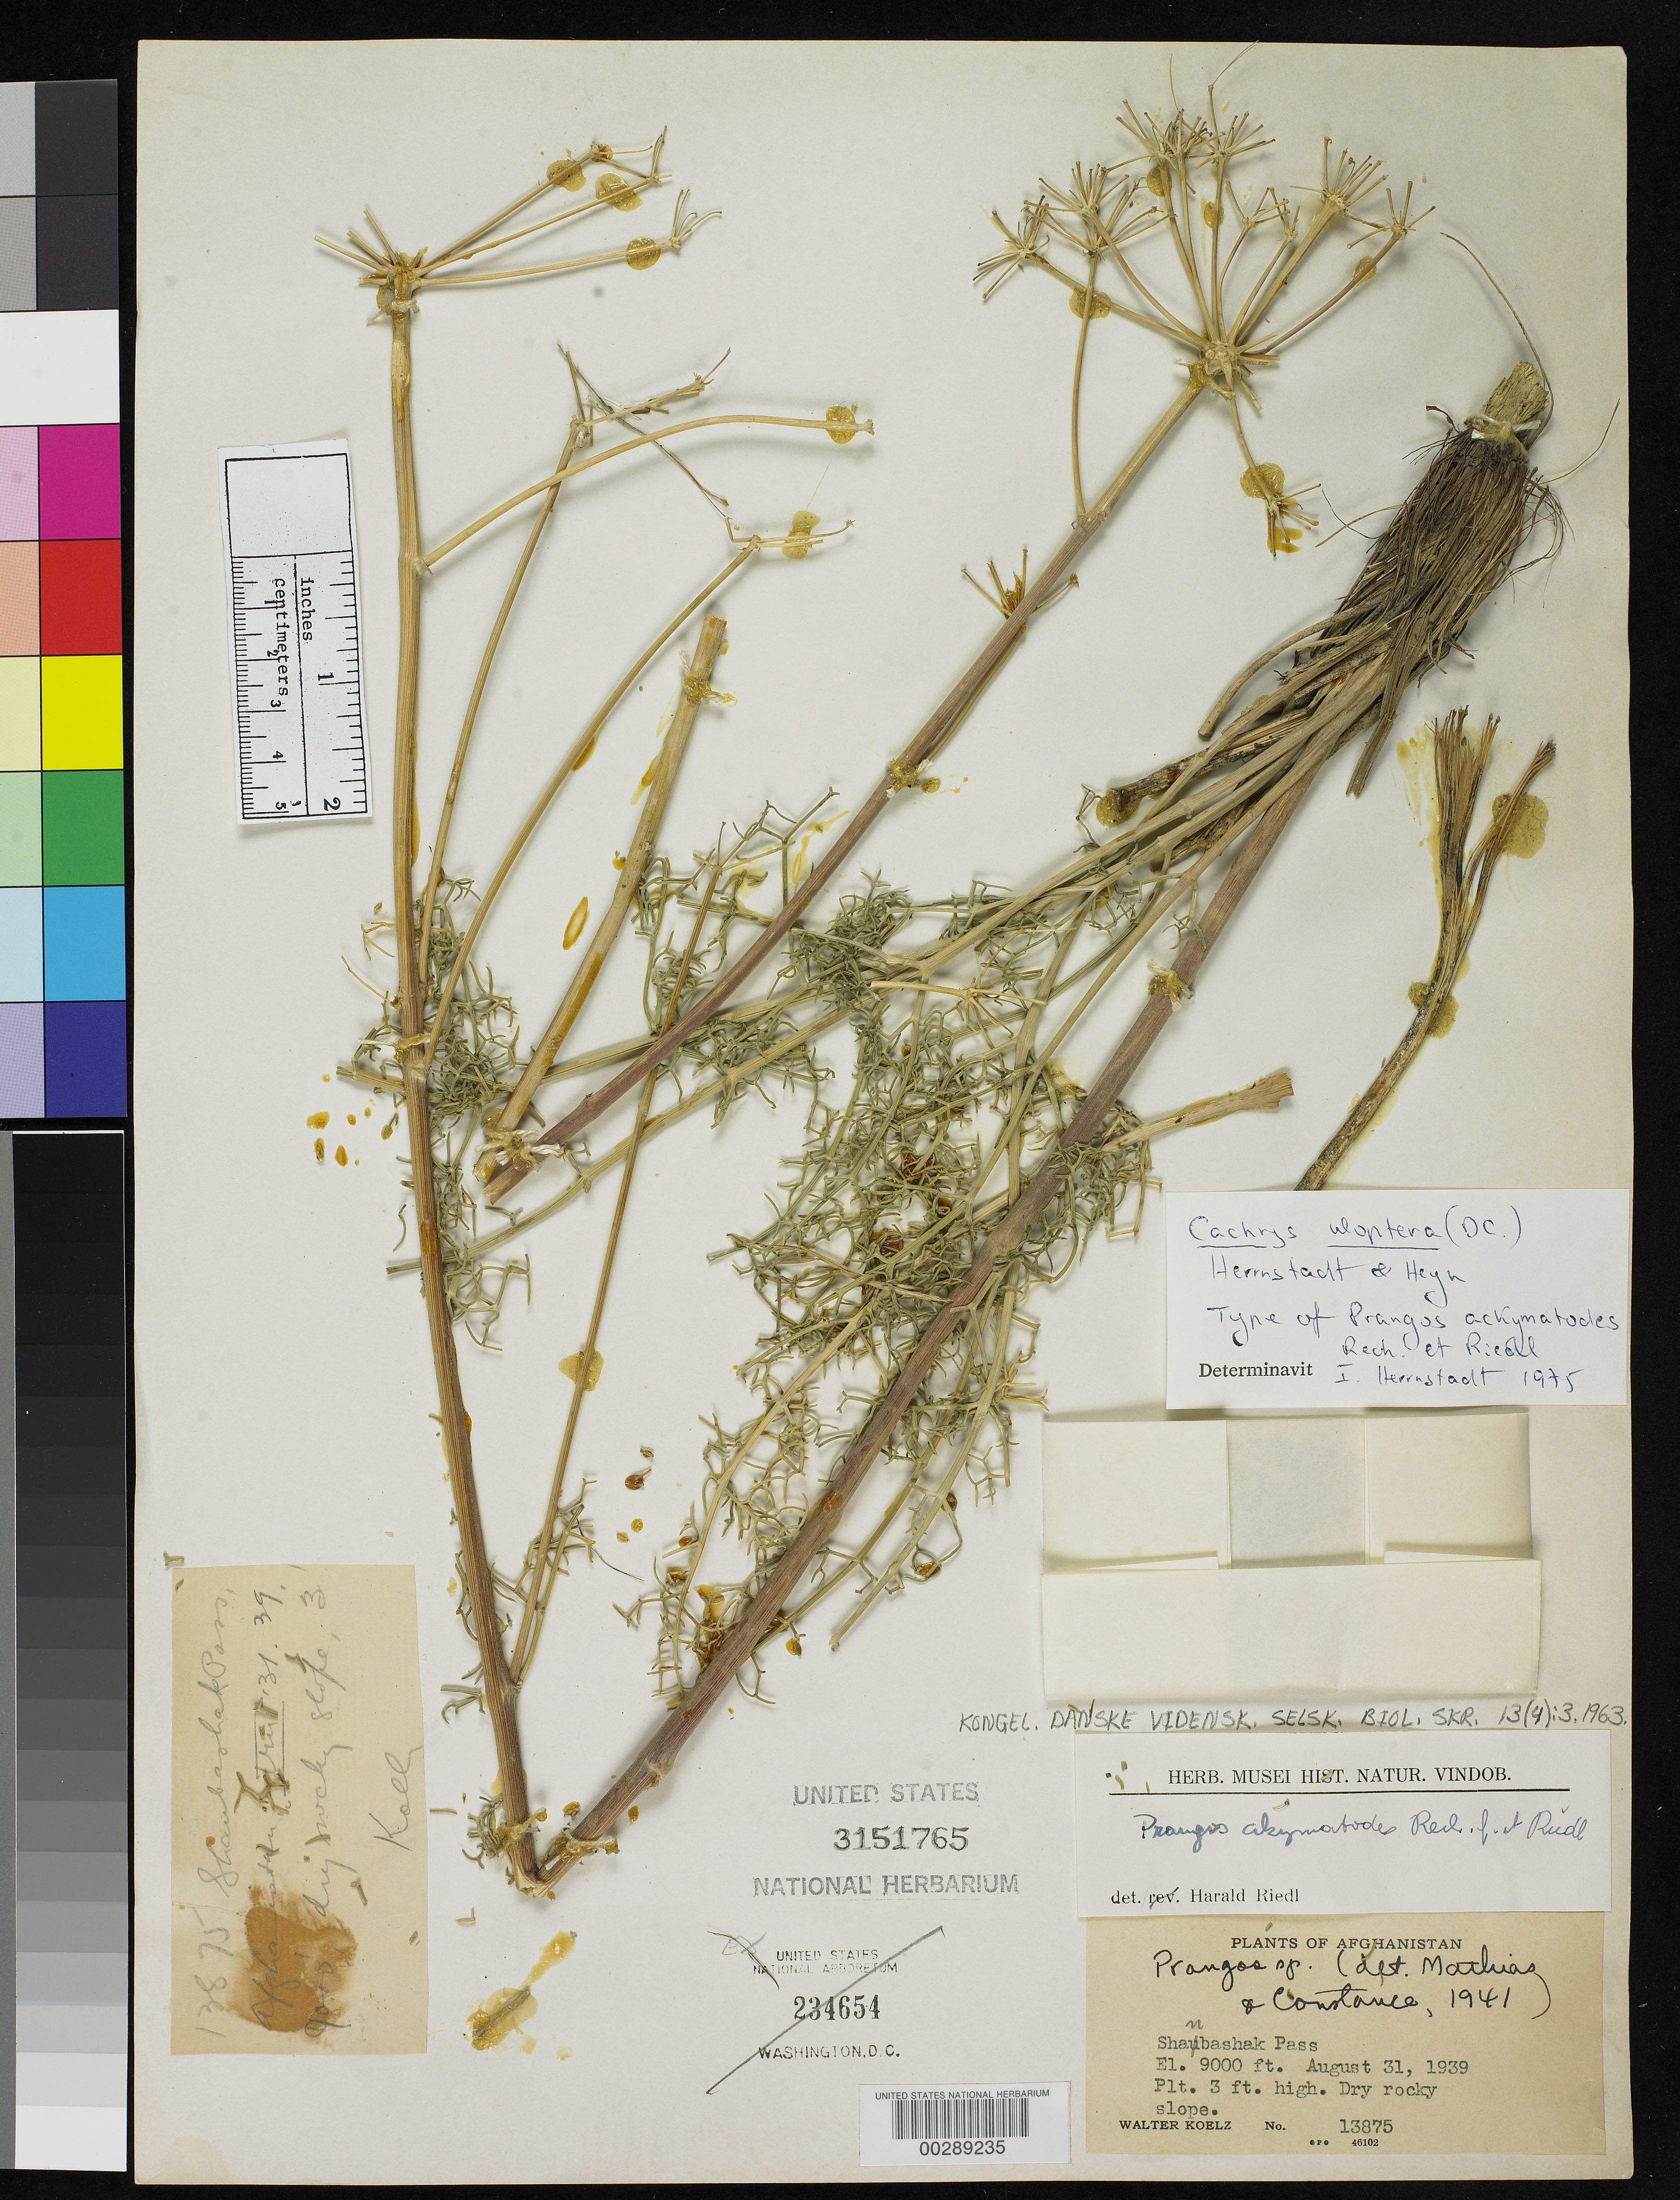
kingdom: Plantae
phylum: Tracheophyta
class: Magnoliopsida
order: Apiales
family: Apiaceae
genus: Prangos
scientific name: Prangos akymatodes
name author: Rech. f. & Riedl in Koeie & Rech. f.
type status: Lectotype; Type Collection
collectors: W. N. Koelz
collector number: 13875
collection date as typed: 31 Aug 1939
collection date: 1939-08-31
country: Afghanistan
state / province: Darra / I-Suf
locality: Shanbashak Pass.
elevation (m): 2743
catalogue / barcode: US 3151765